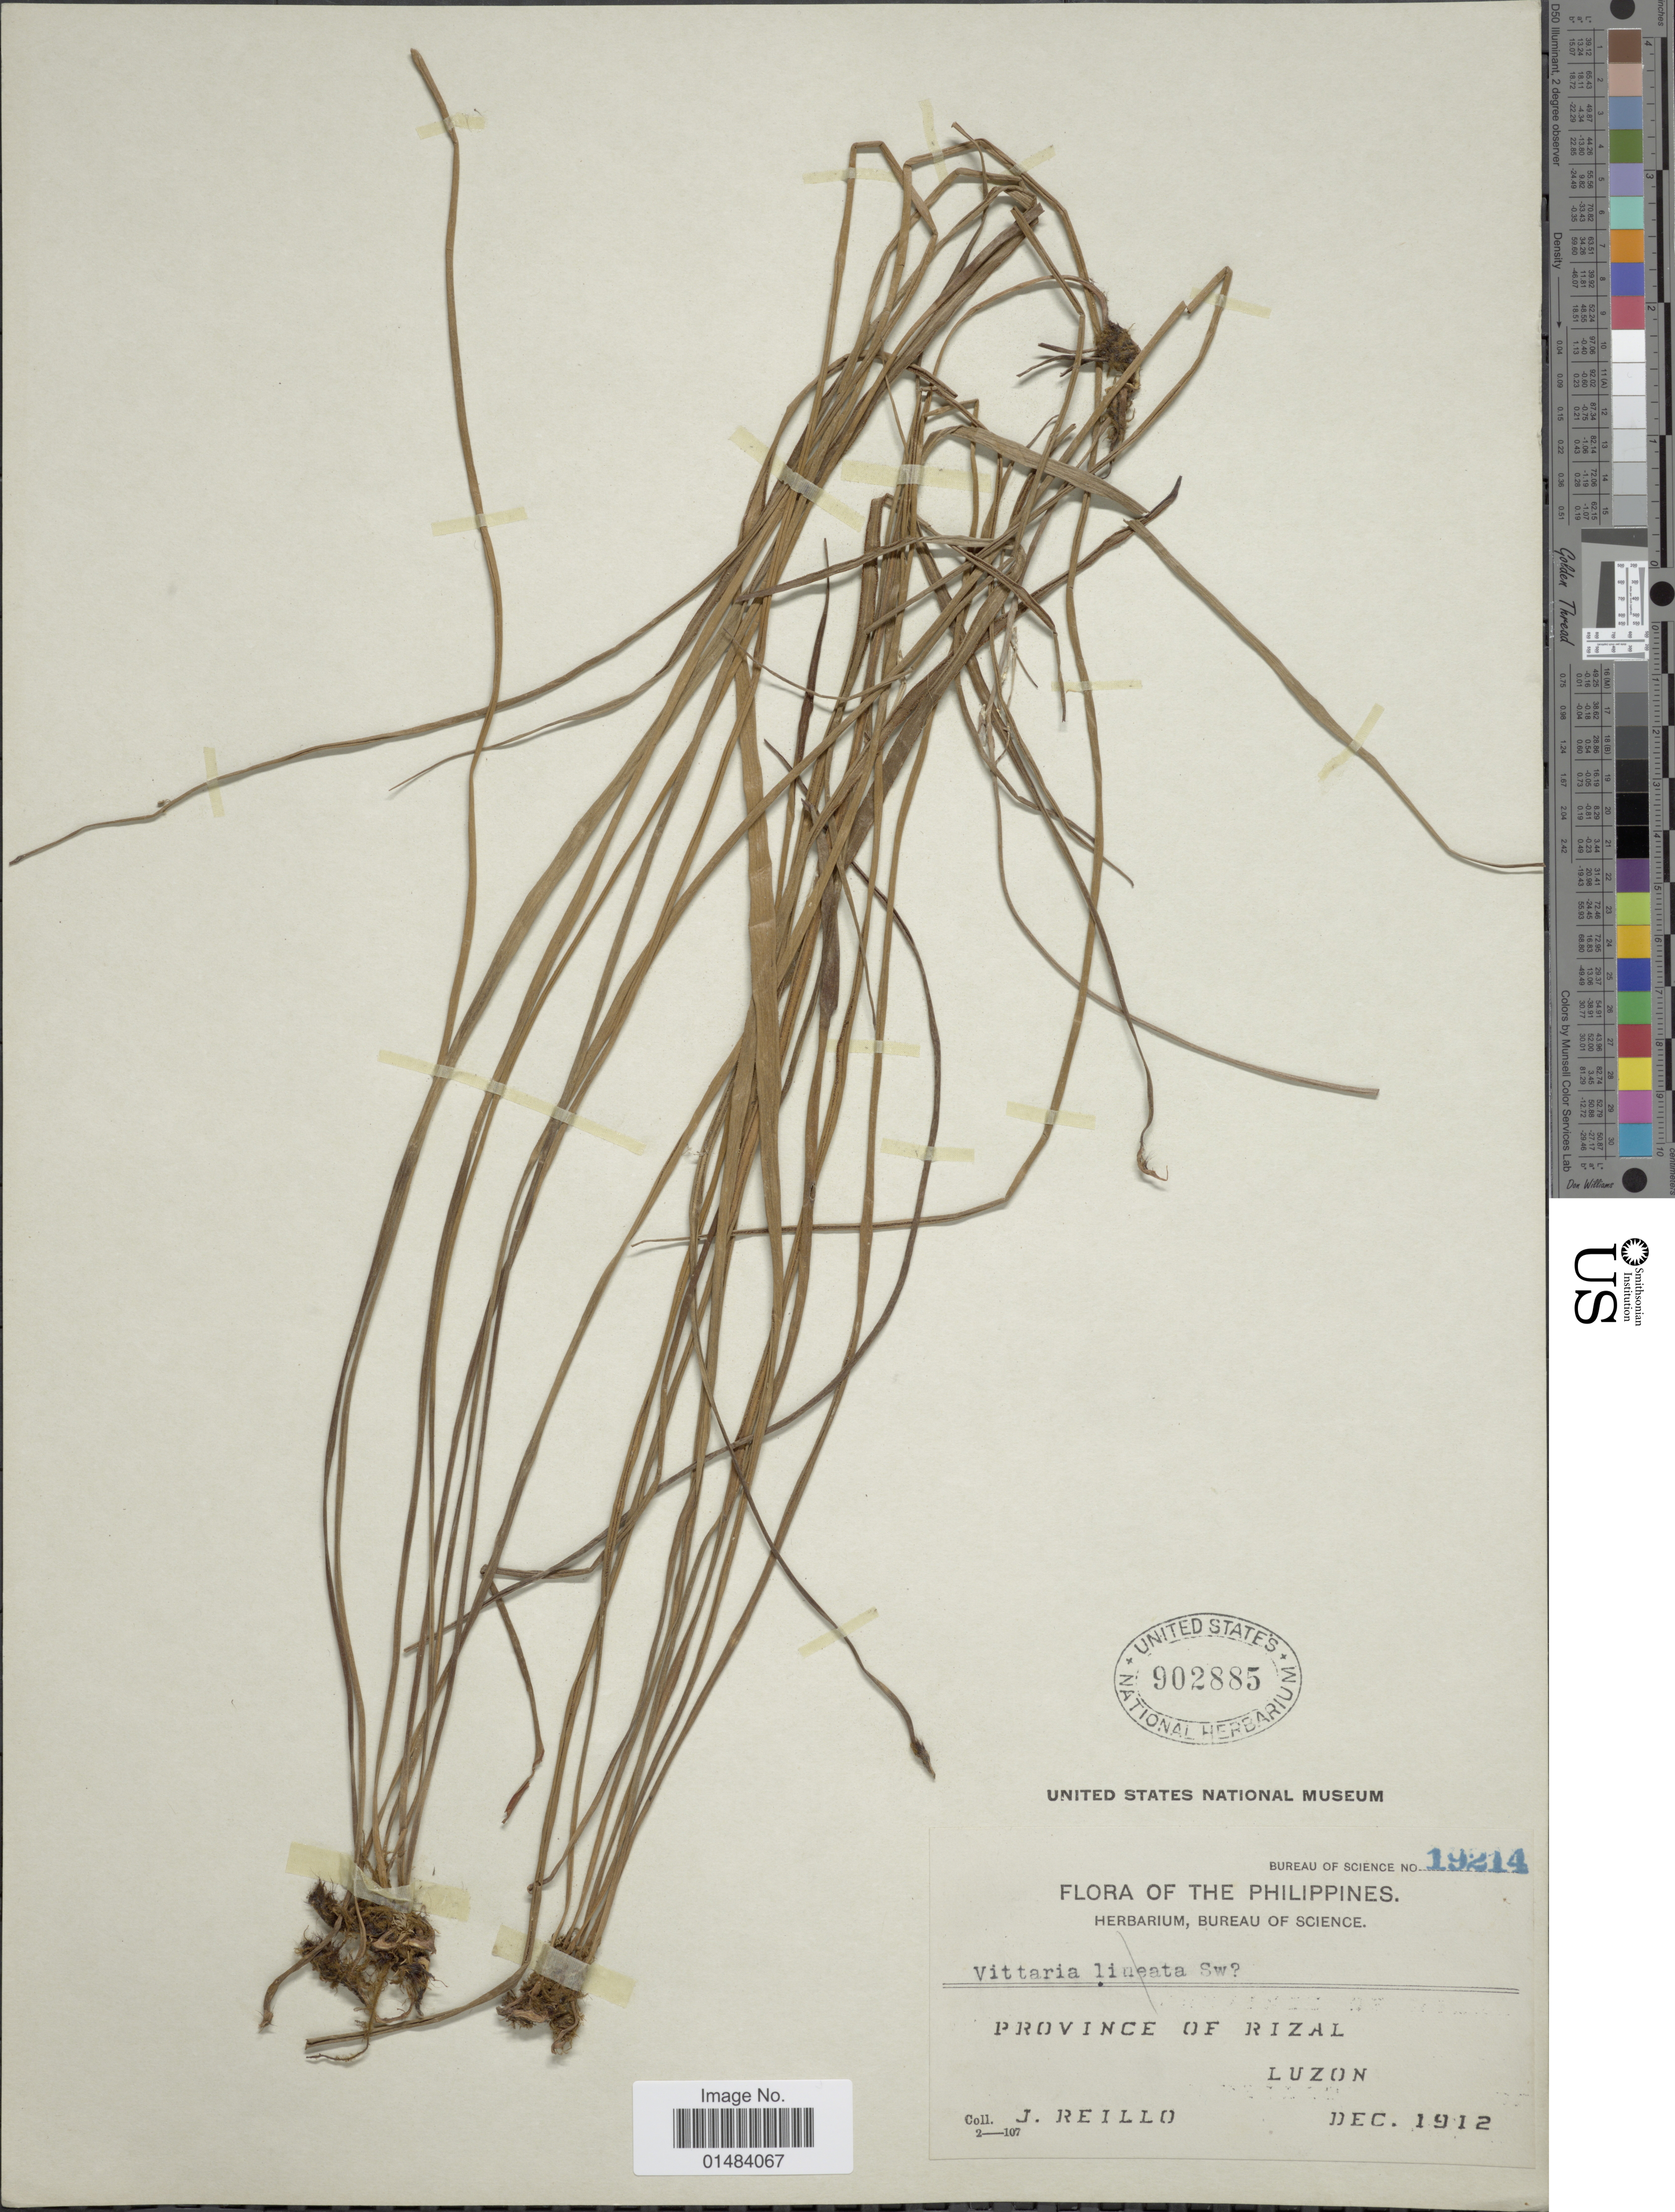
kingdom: Plantae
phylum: Tracheophyta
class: Polypodiopsida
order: Polypodiales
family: Pteridaceae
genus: Vittaria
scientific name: Vittaria lineata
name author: (L.) Sm.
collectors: J. Reillo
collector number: Bureau of Science 19214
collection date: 1912-12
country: Philippines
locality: Philippines, Province of Rizal, Luzon.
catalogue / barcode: US 902885